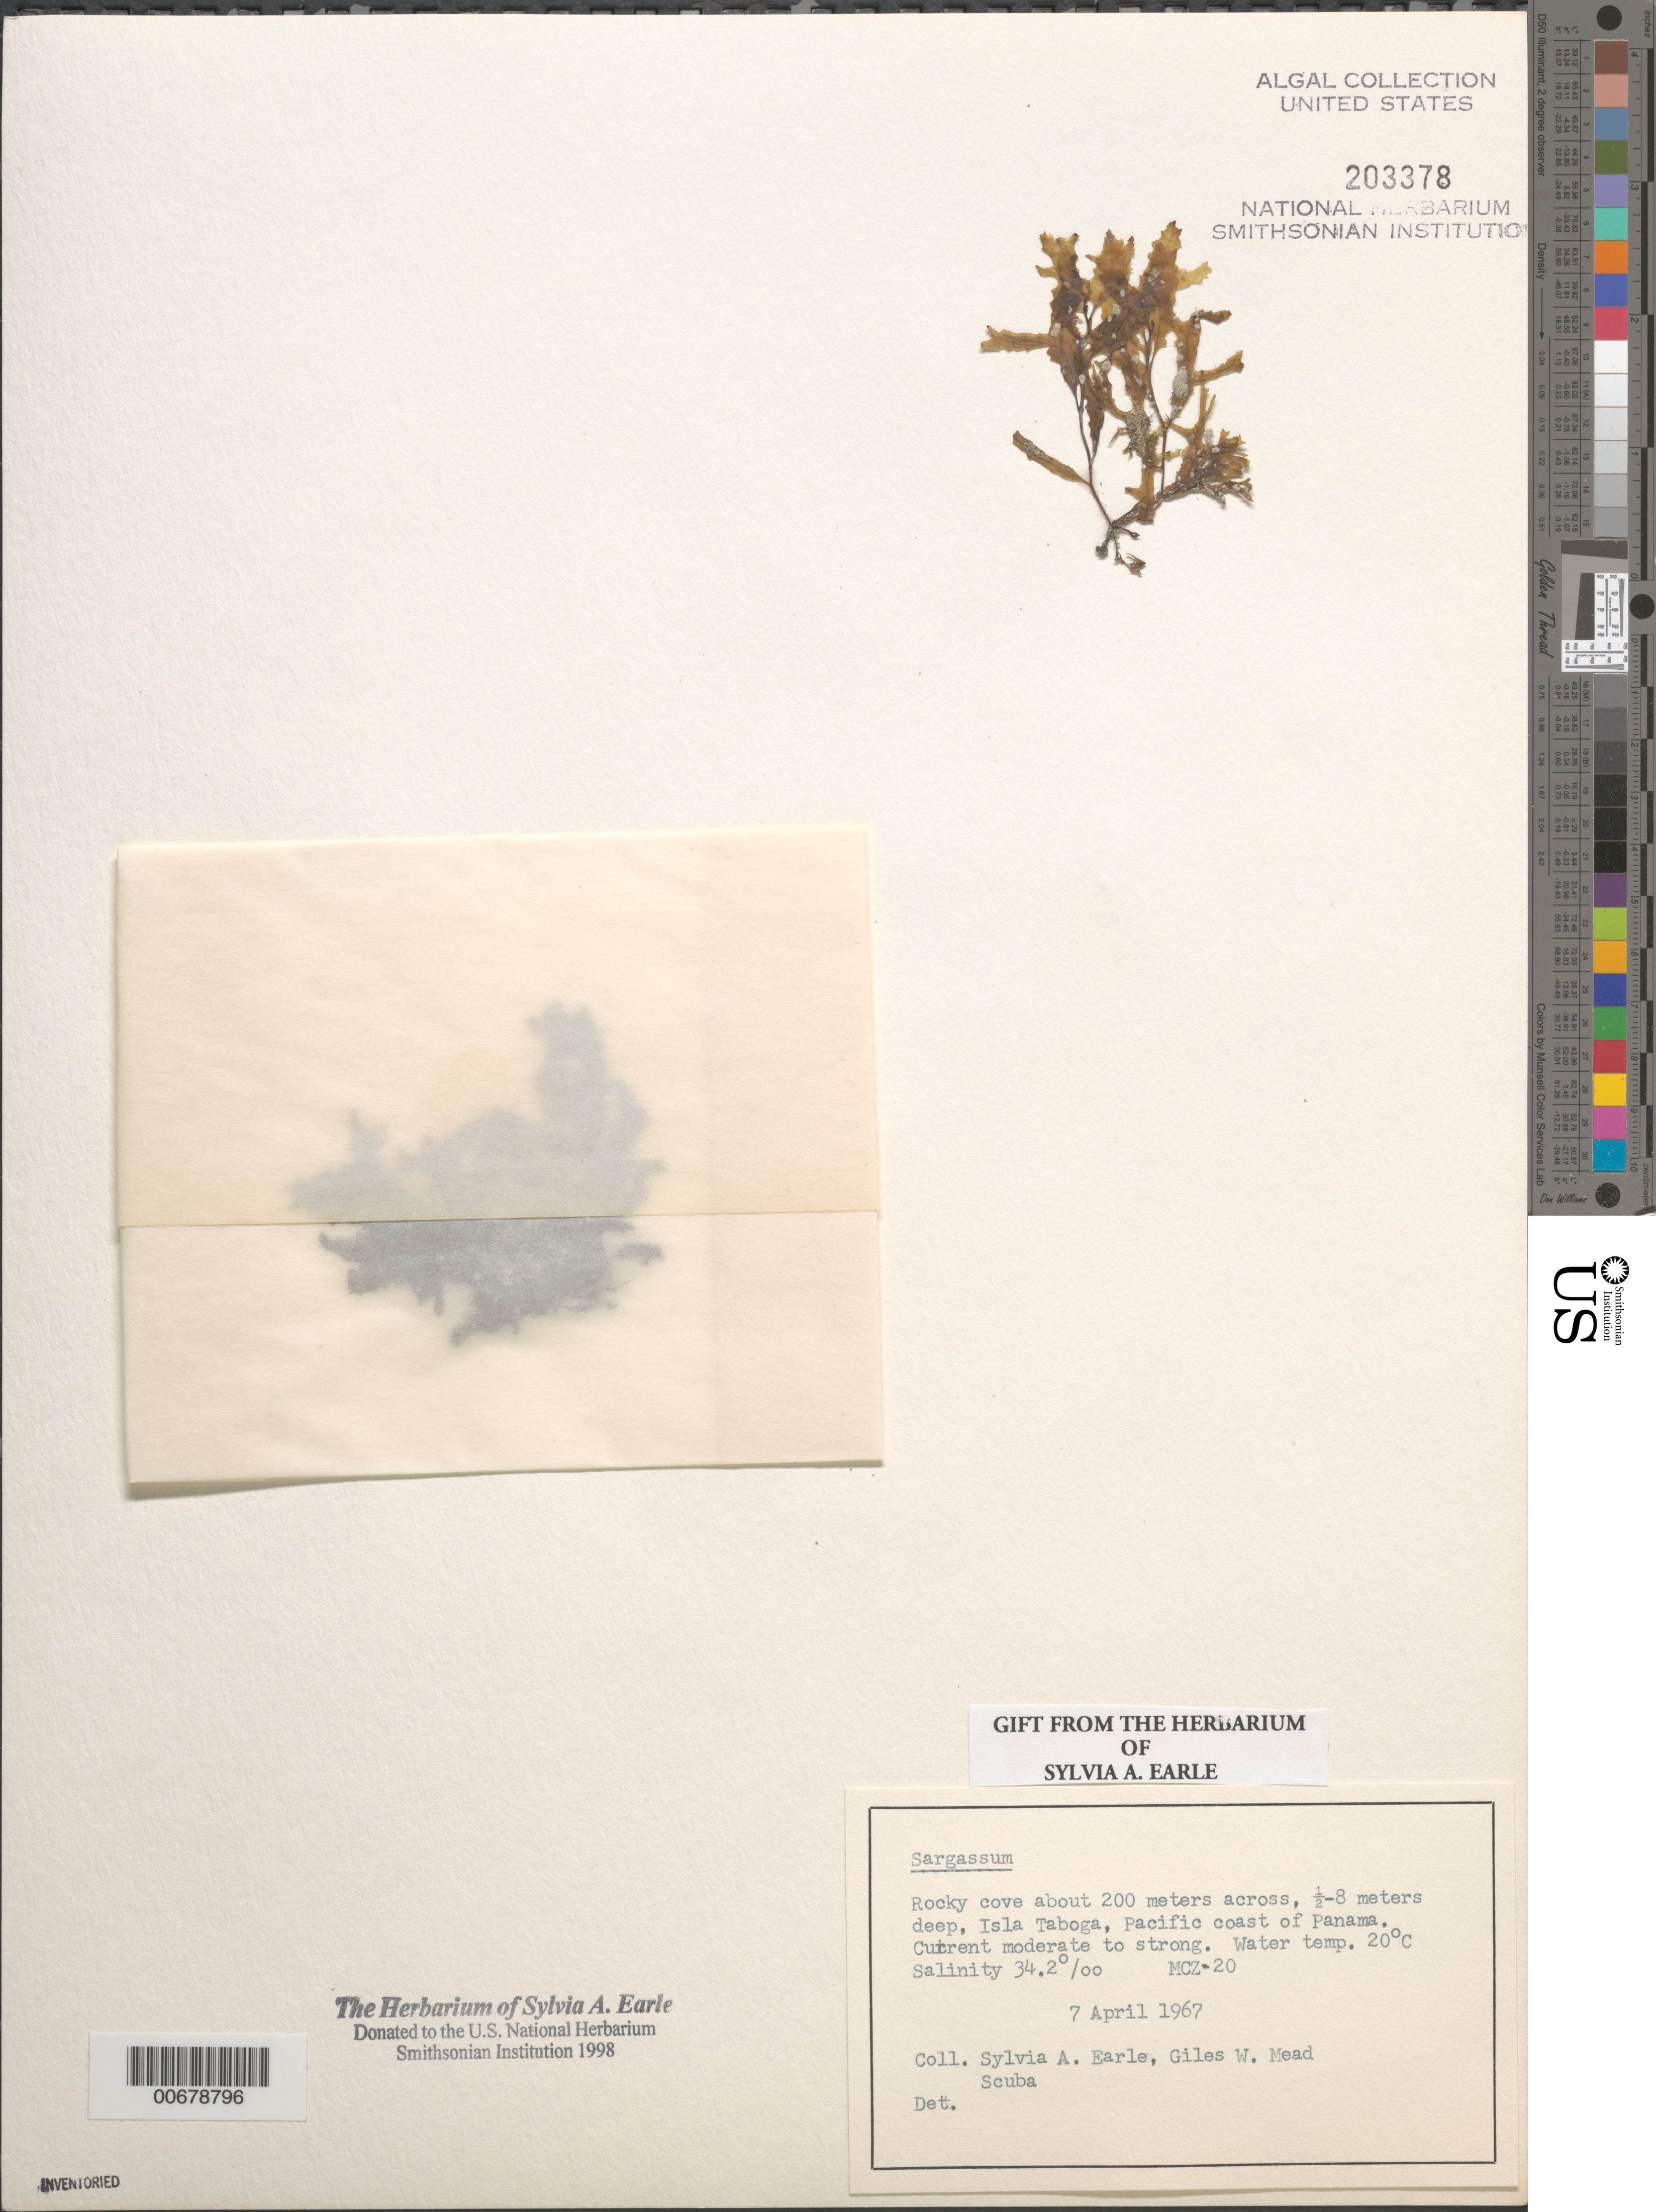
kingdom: Chromista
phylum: Ochrophyta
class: Phaeophyceae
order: Fucales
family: Sargassaceae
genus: Sargassum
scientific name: Sargassum sp.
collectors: S. A. Earle & G. W. Mead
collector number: MCZ-20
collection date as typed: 07 Apr 1967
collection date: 1967-04-07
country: Panama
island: Taboga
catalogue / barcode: US 203378